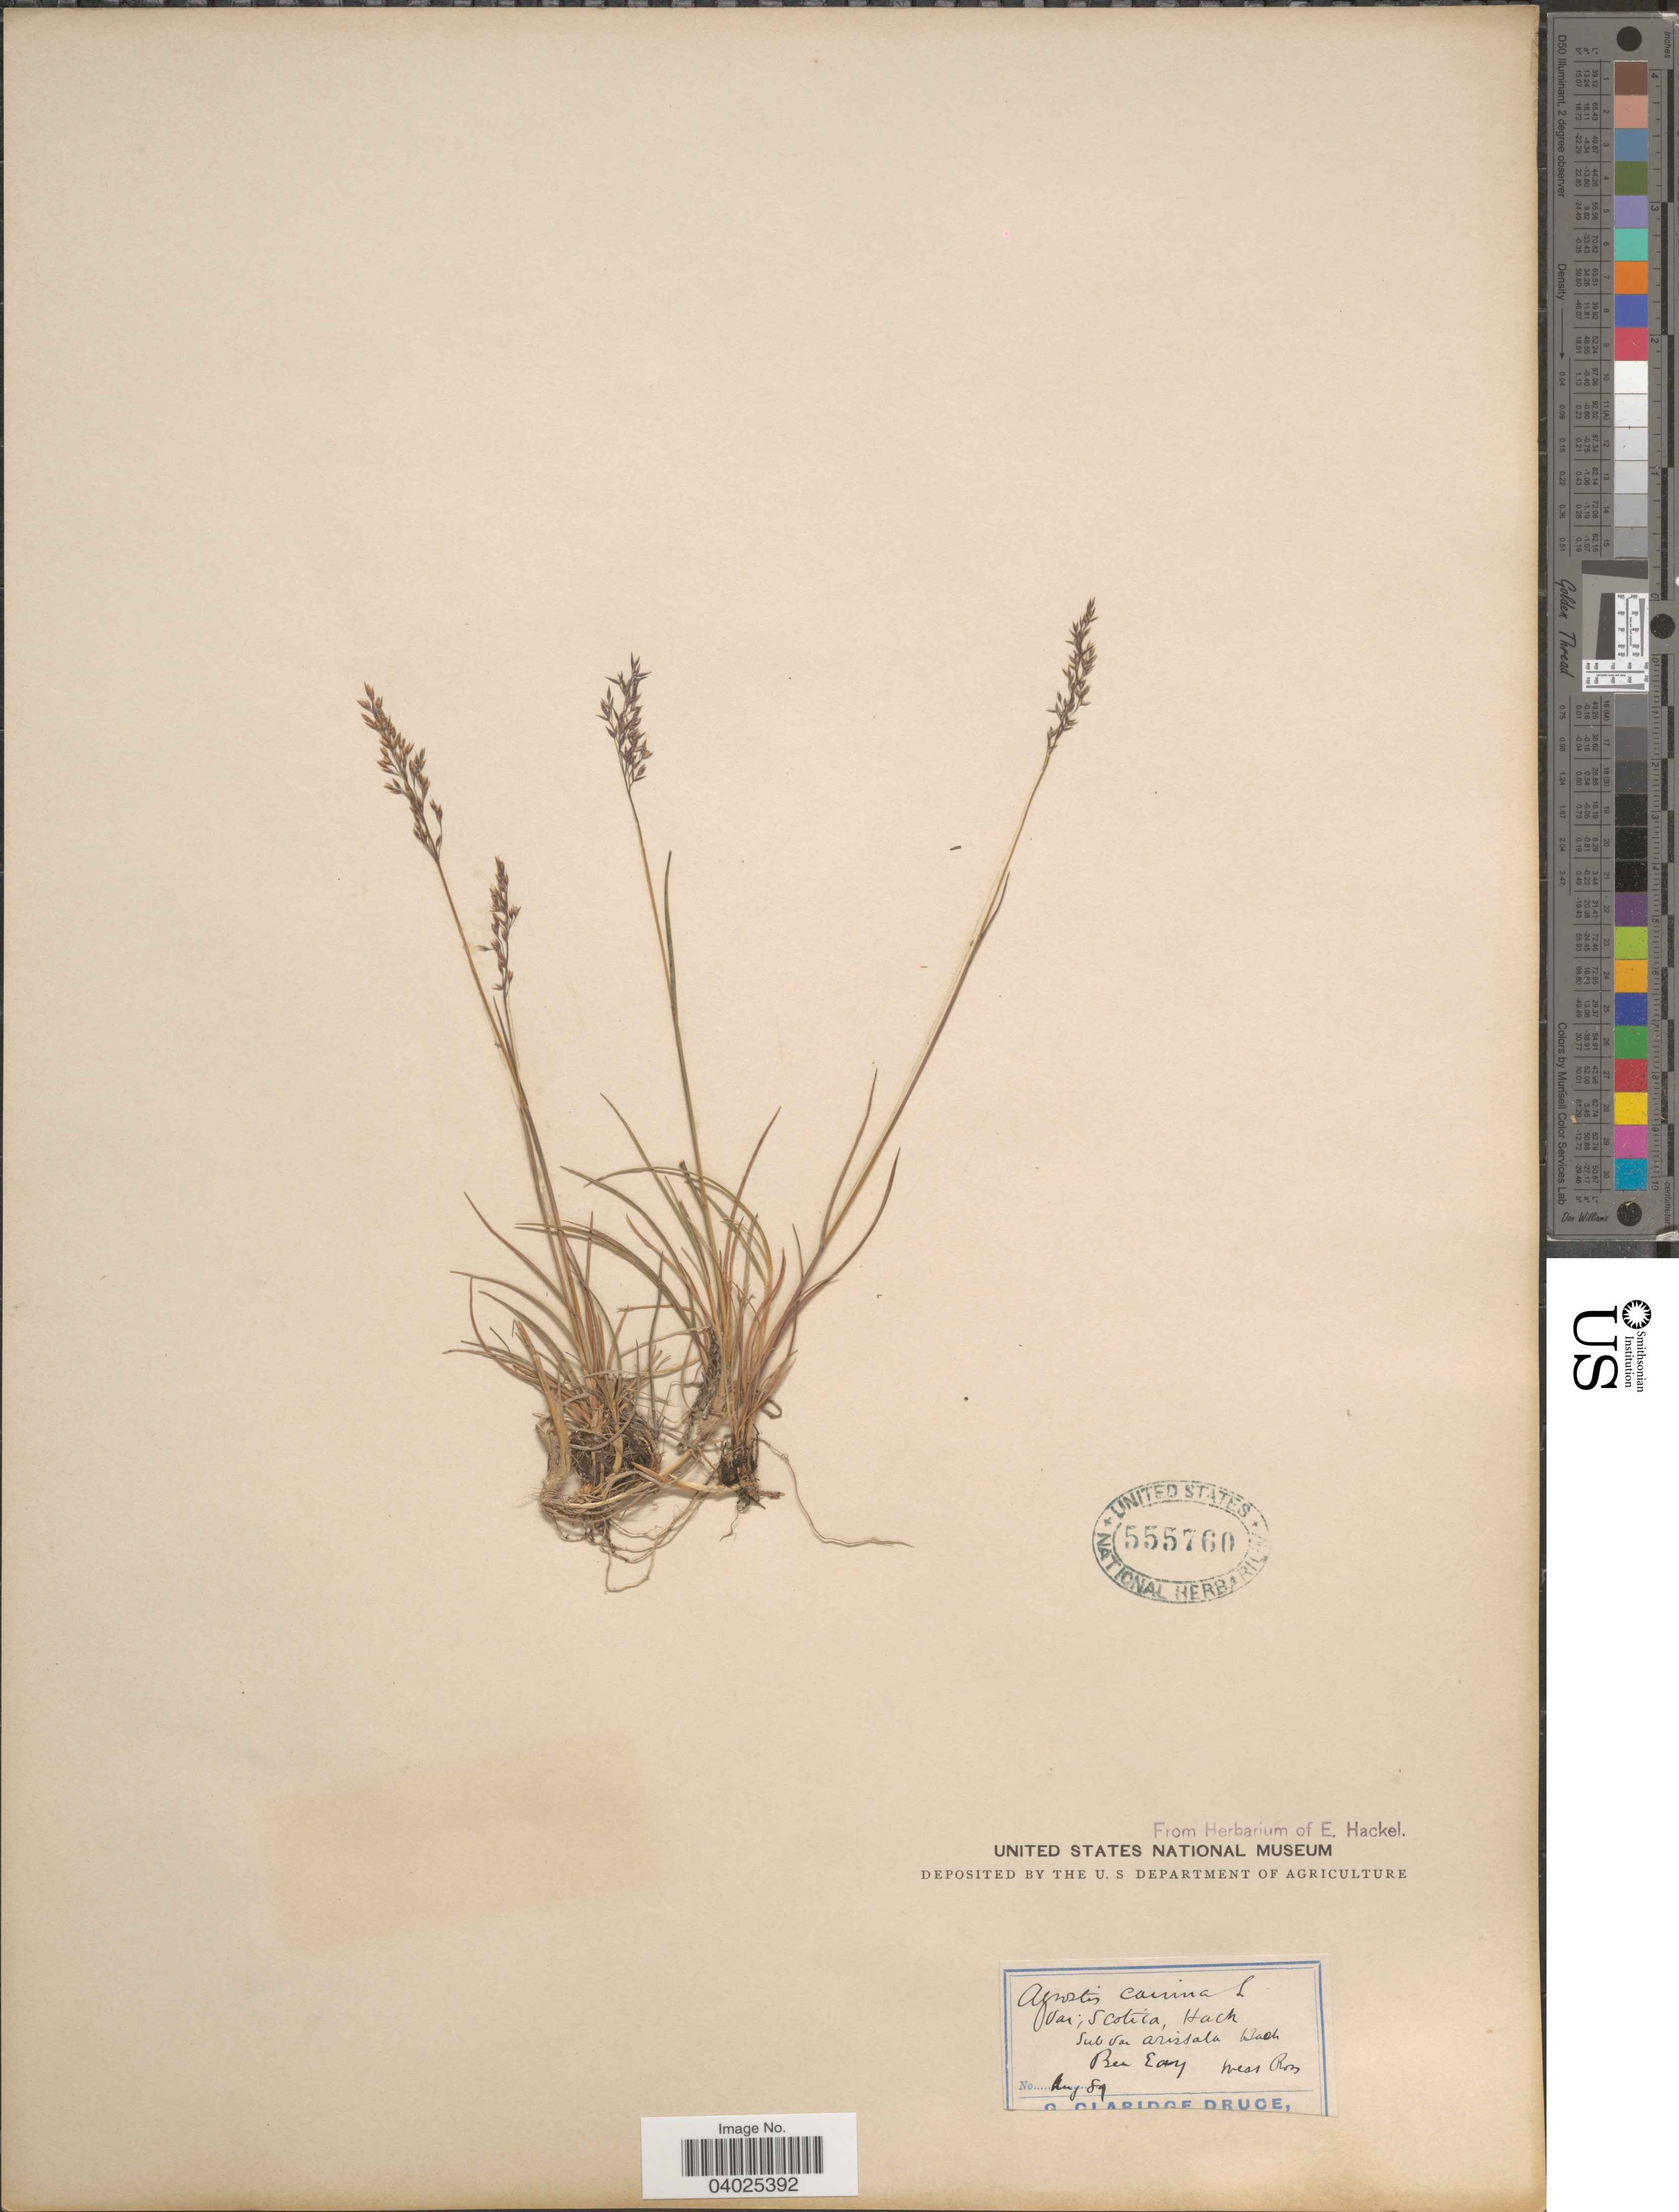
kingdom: Plantae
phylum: Tracheophyta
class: Liliopsida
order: Poales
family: Poaceae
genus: Agrostis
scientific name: Agrostis canina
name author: L.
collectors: G. C. Druce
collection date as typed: Transcribed d/m/y: /8/89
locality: Ben Eay Ness Ron. [interpreted]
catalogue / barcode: US 555760